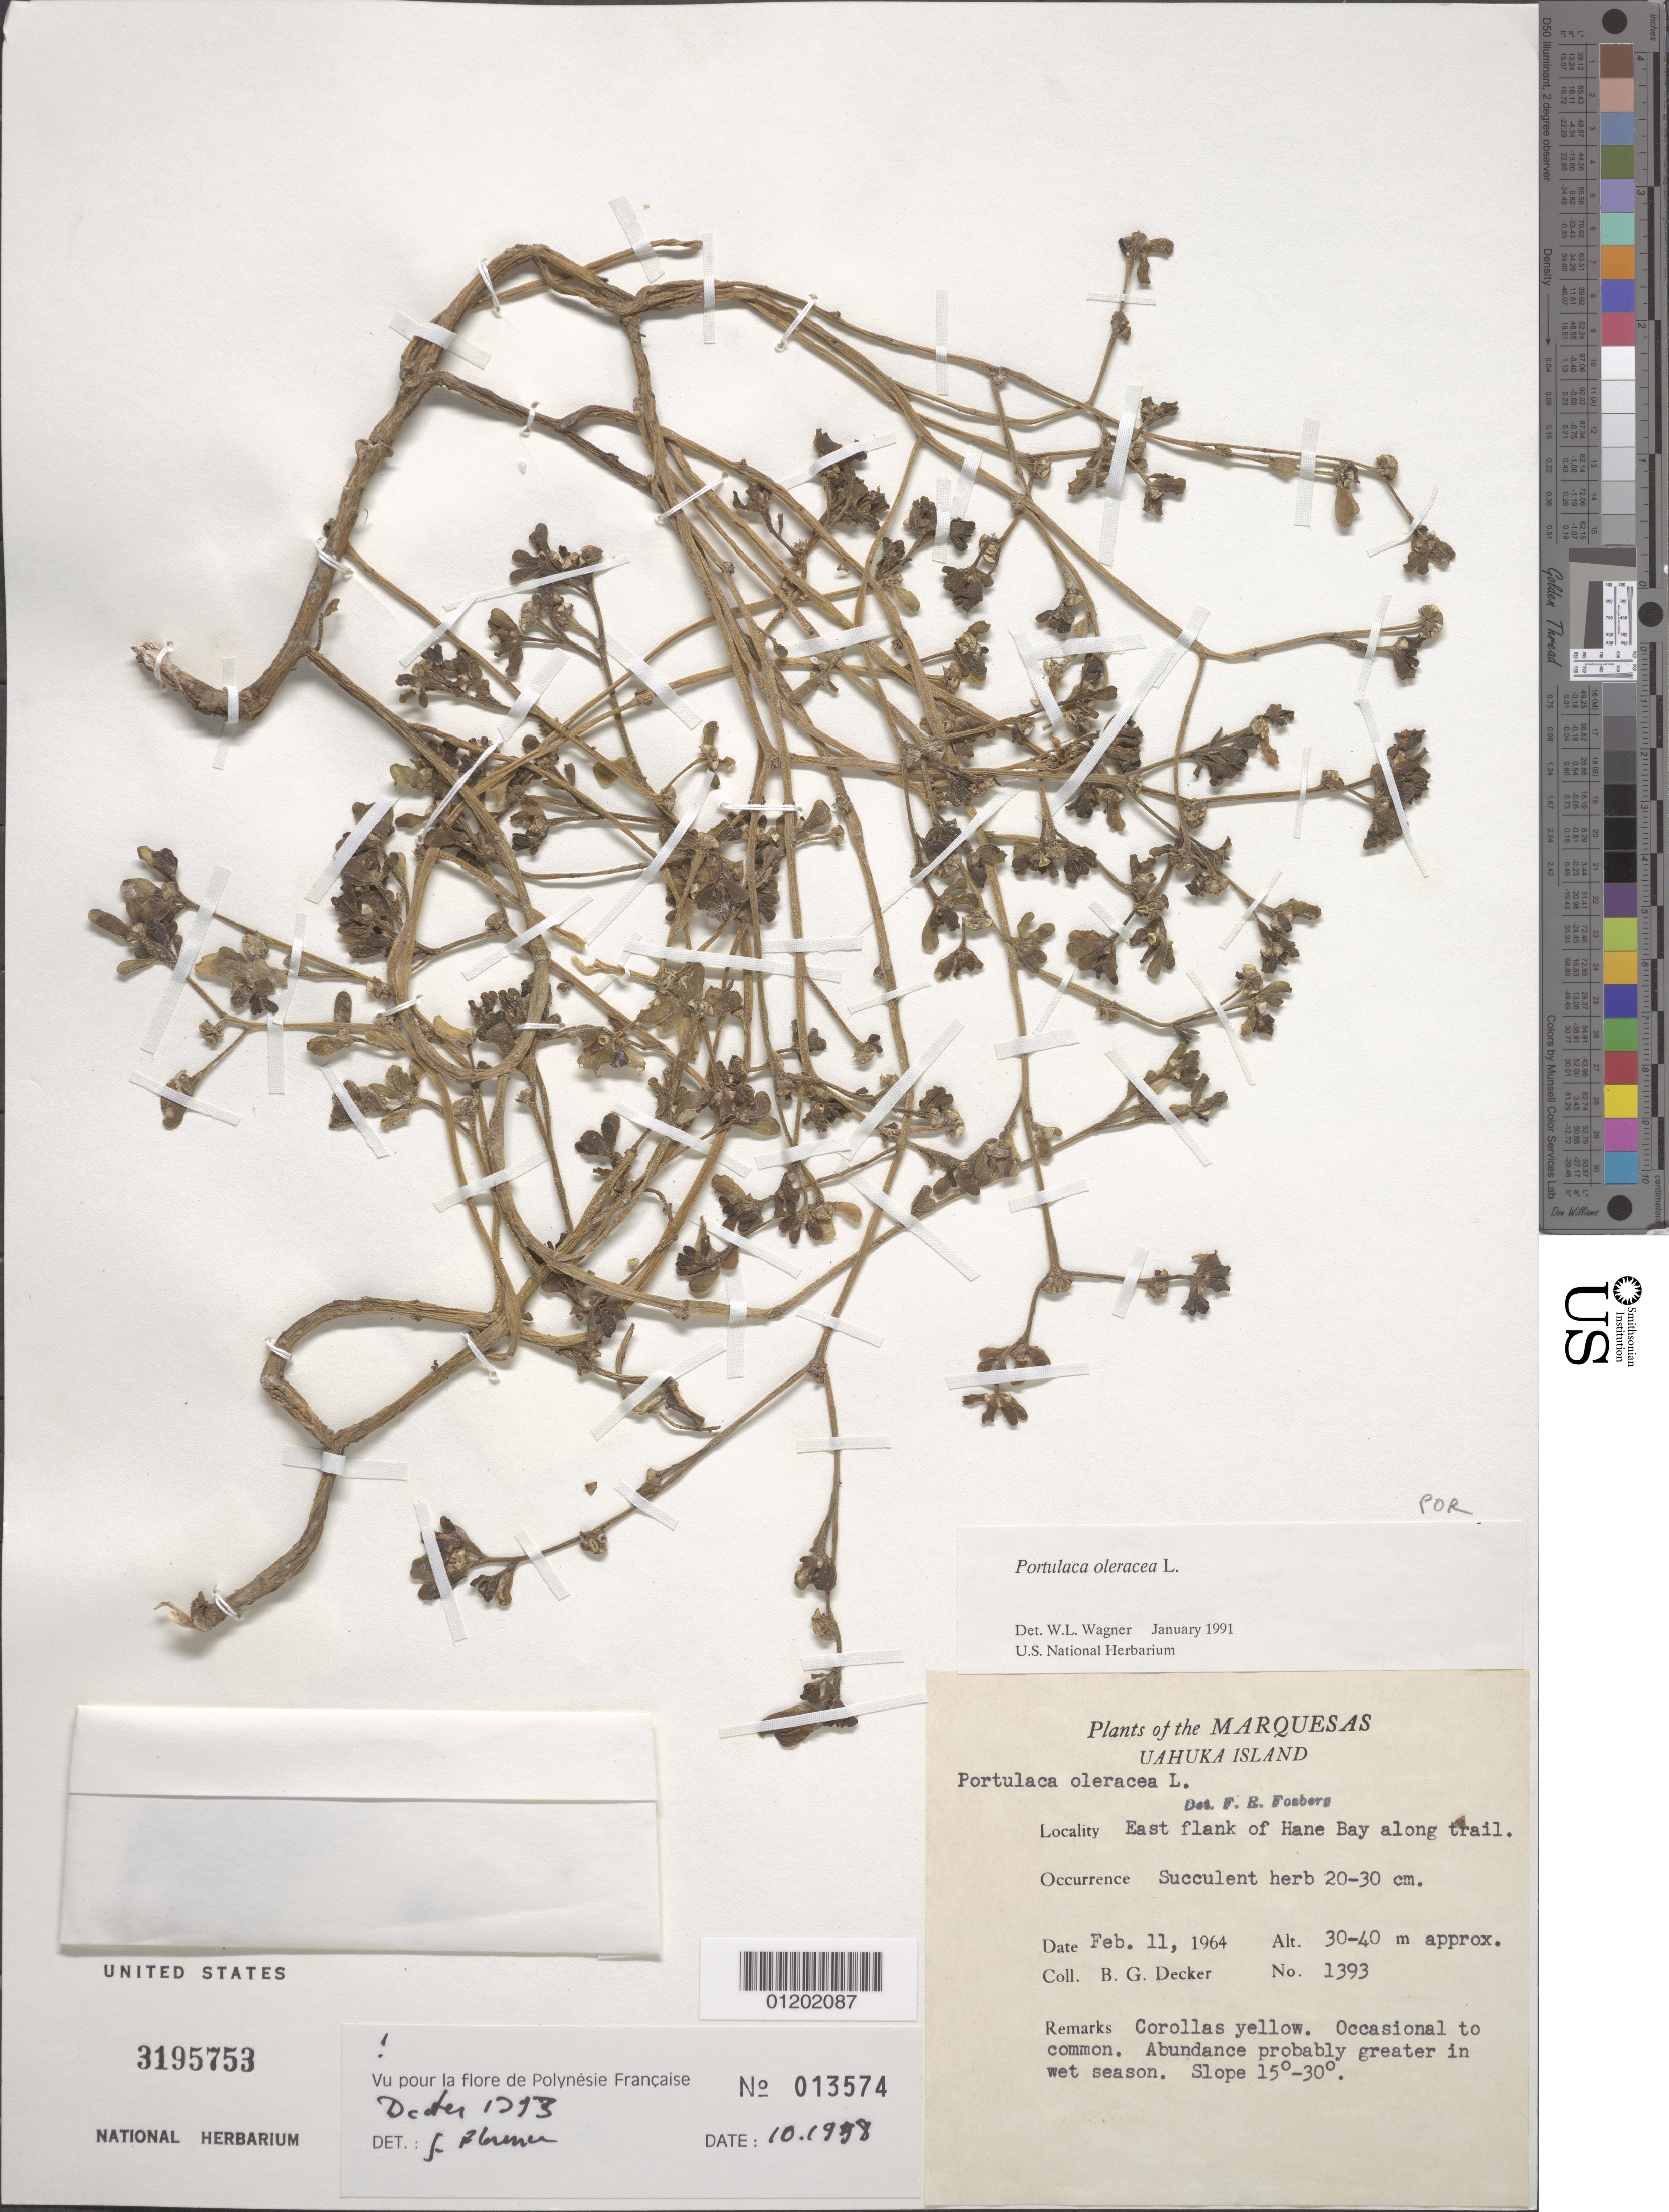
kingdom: Plantae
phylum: Tracheophyta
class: Magnoliopsida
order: Caryophyllales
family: Portulacaceae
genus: Portulaca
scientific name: Portulaca oleracea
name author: L.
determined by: Wagner, W. L., (BOT), Smithsonian Institution - National Museum of Natural History (UNITED STATES)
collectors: B. G. Decker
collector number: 1393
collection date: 1964-02-11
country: French Polynesia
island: Ua Huka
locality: E flank of Hane Bay along trail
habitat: Occasional to common. Slope 15-30 deg.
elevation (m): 30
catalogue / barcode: US 3195753